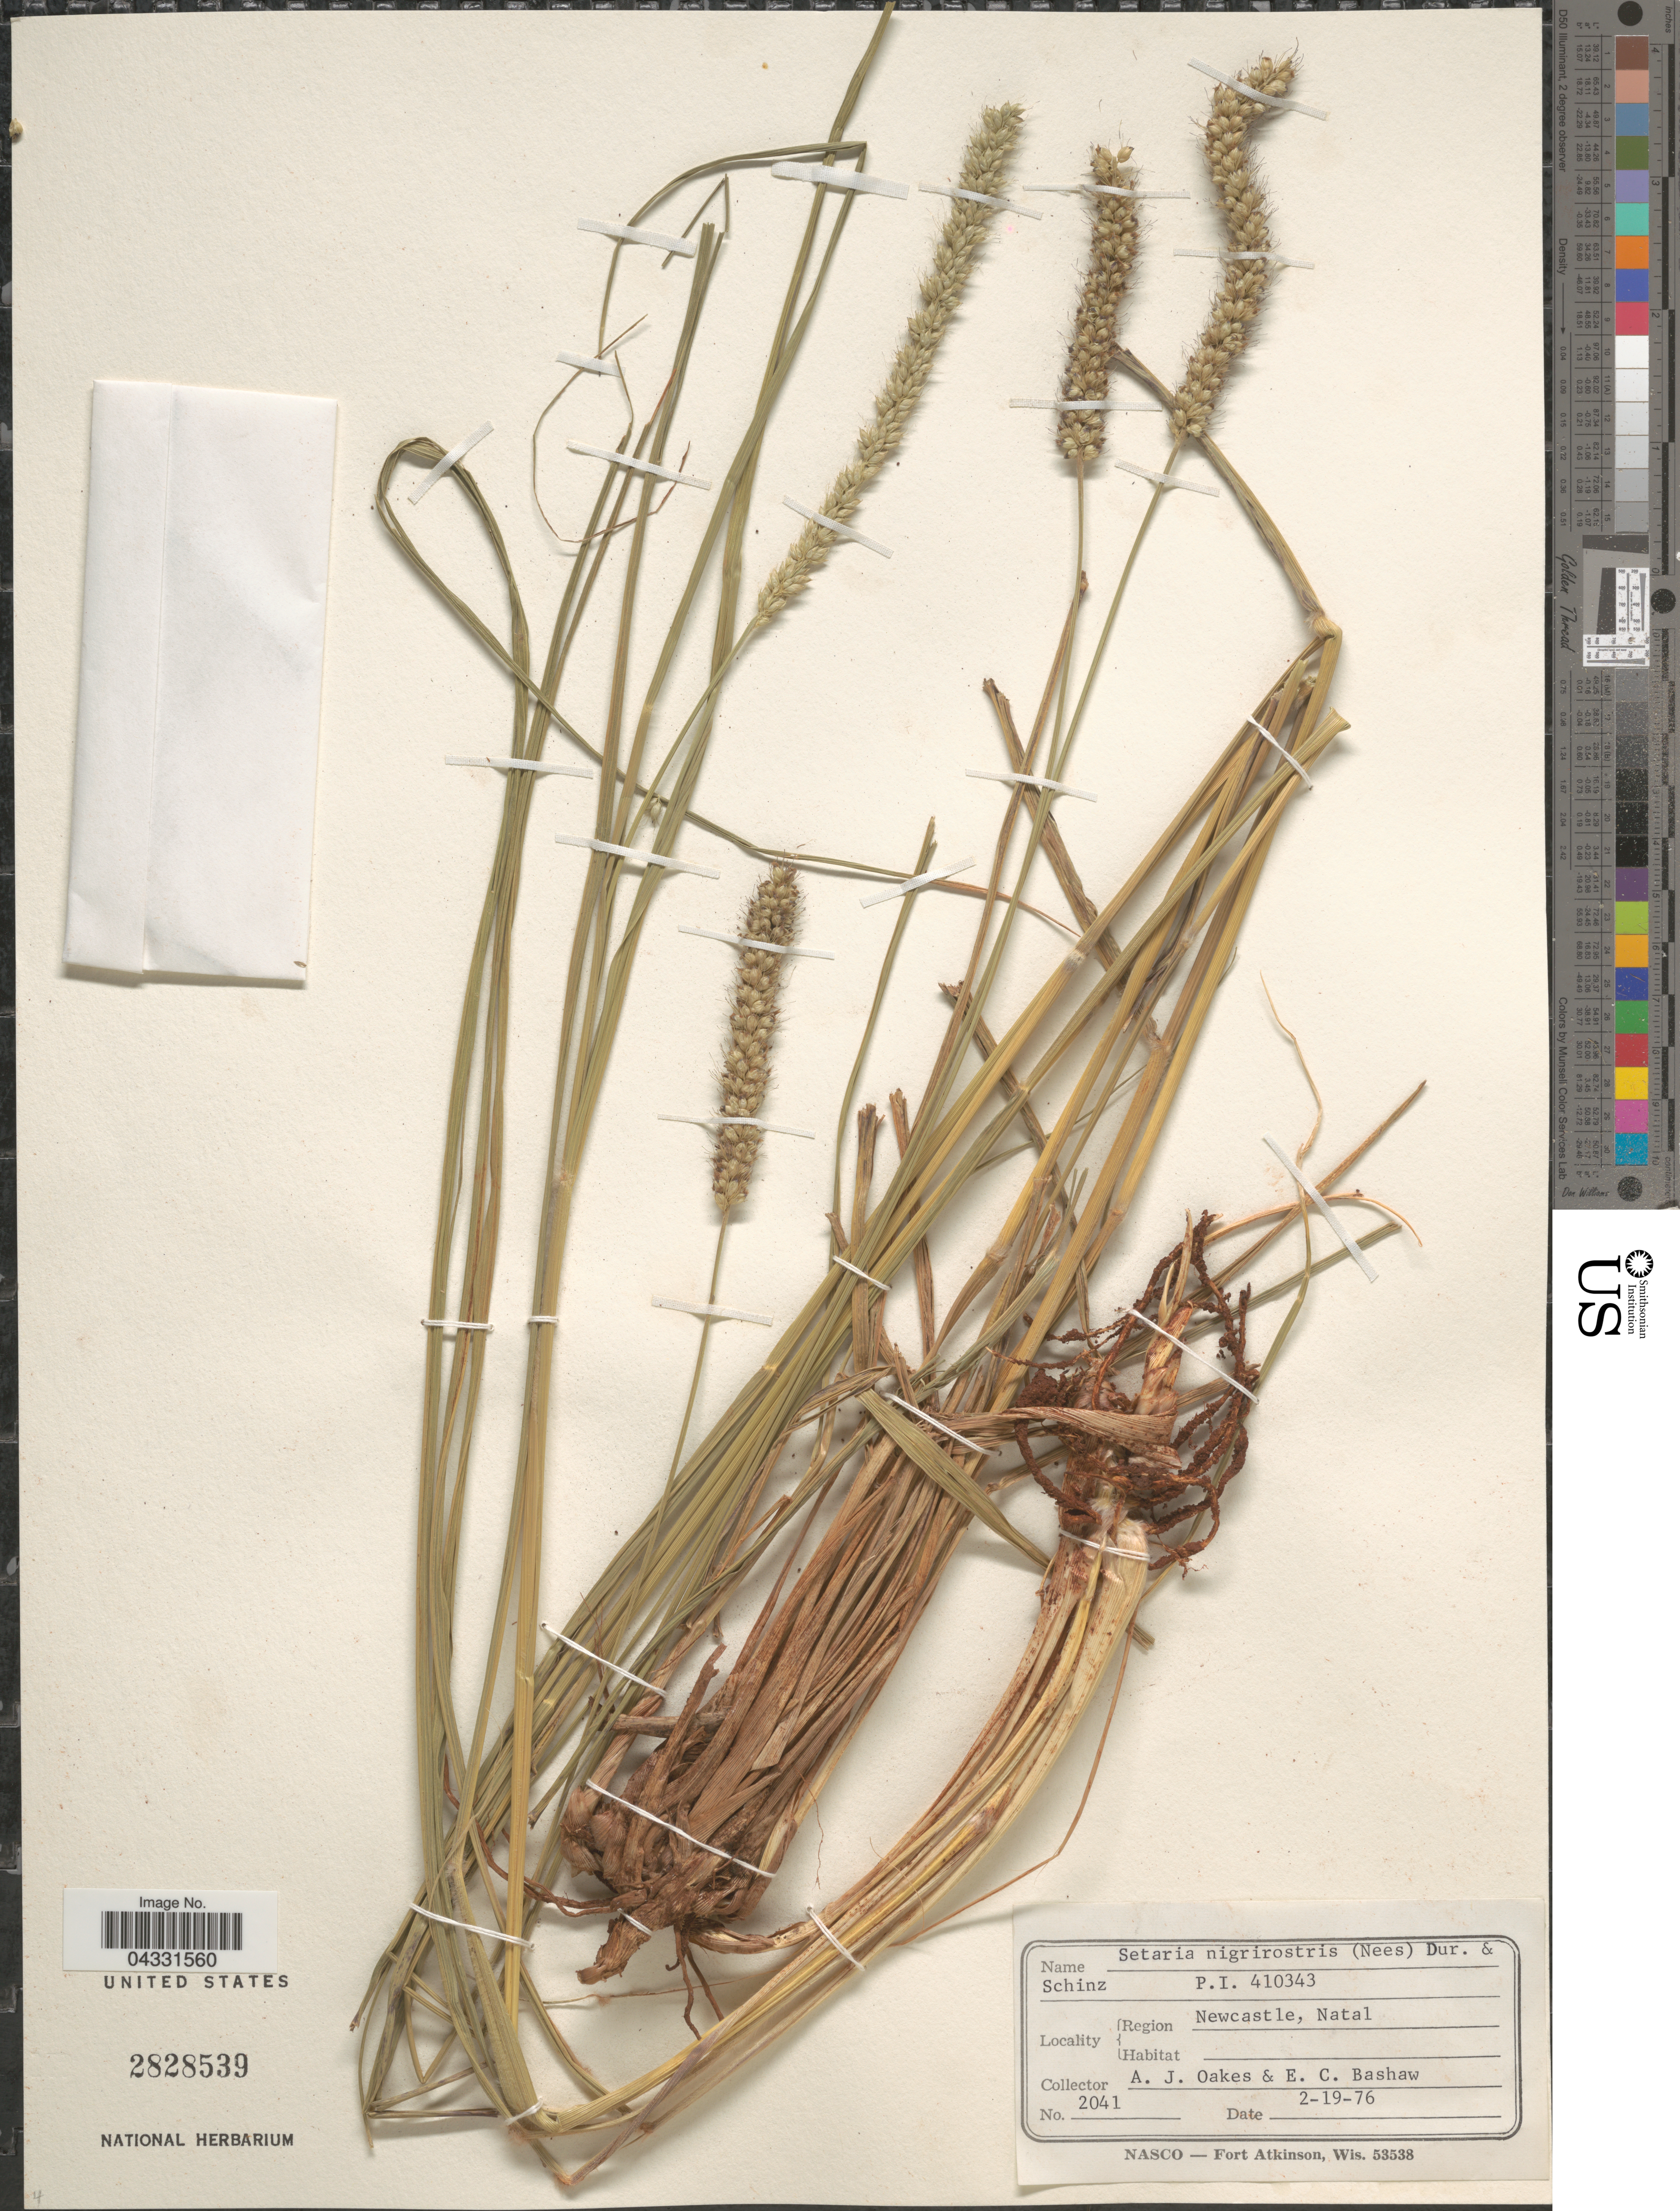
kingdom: Plantae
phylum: Tracheophyta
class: Liliopsida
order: Poales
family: Poaceae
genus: Setaria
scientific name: Setaria nigrirostris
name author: (Nees) Durand & Schinz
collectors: A. Oakes & E. Bashaw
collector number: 2041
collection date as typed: Transcribed d/m/y: 19/2/76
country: South Africa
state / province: KwaZulu-Natal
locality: Region Newcastle, Natal.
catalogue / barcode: US 2828539